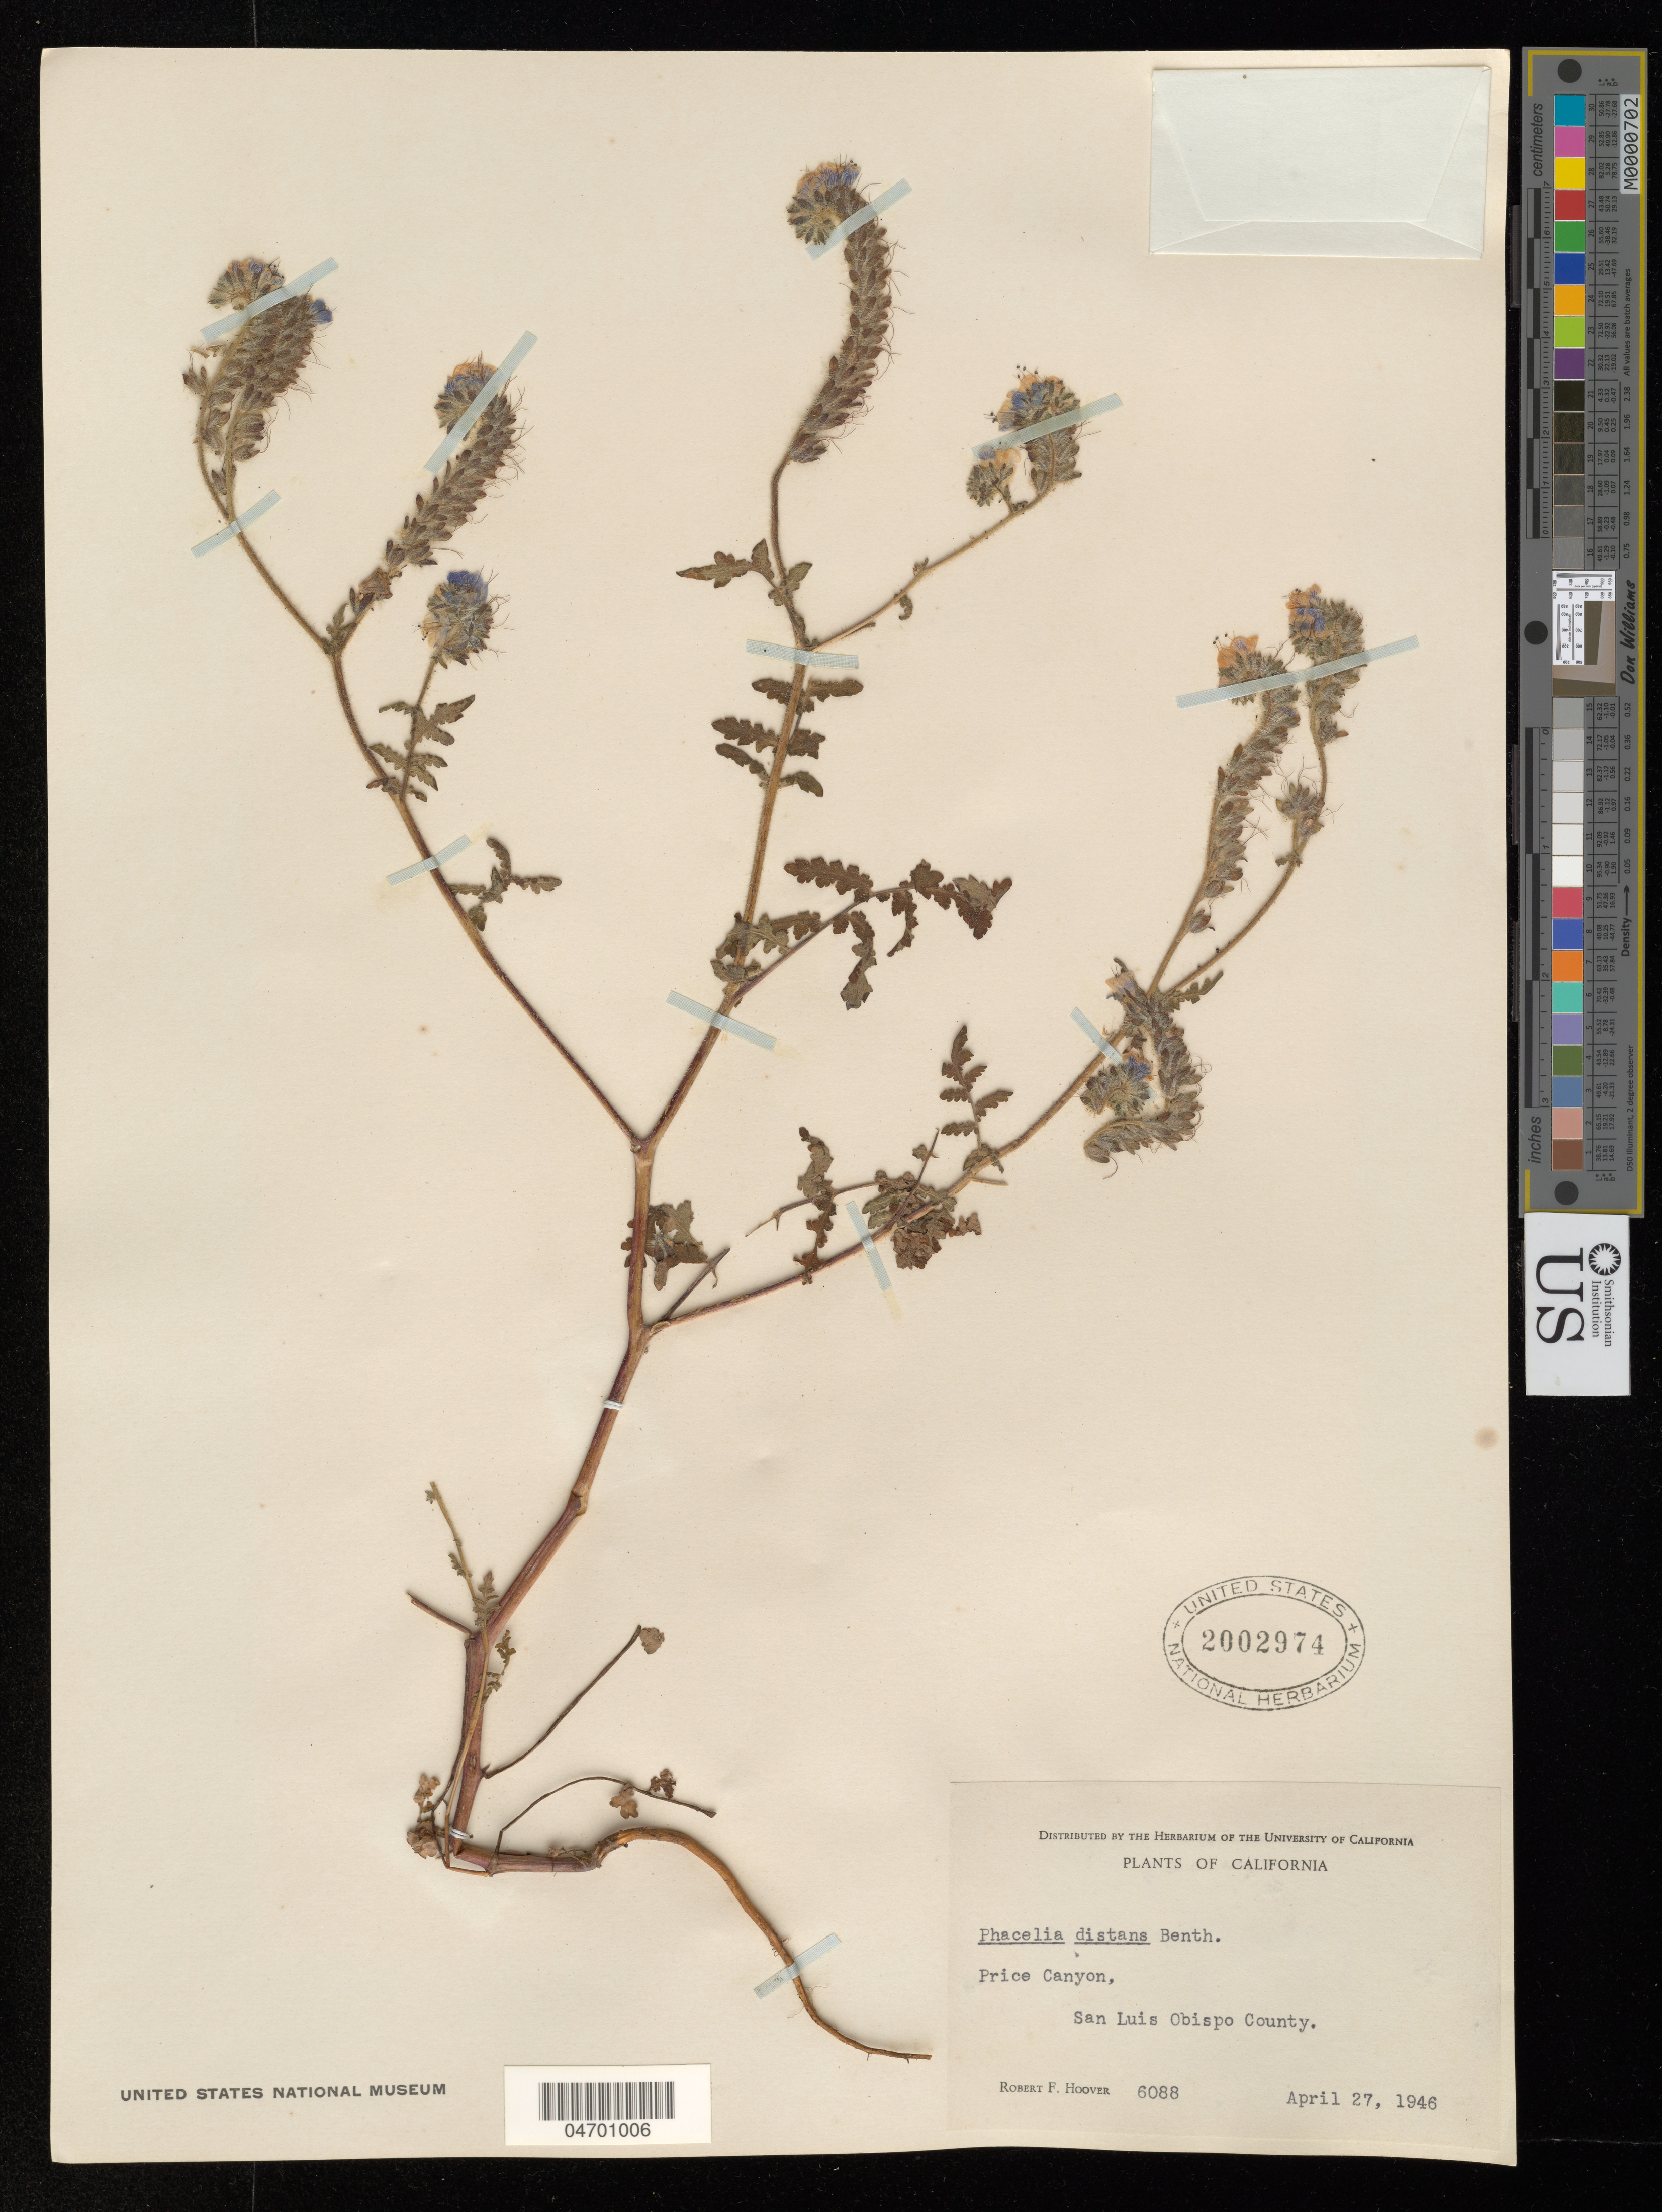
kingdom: Plantae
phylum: Tracheophyta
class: Magnoliopsida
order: Boraginales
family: Hydrophyllaceae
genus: Phacelia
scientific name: Phacelia distans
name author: Benth.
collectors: R. F. Hoover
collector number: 6088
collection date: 1946-04-27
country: United States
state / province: California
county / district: San Luis Obispo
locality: Price Canyon, San Luis Obispo County.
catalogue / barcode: US 2002974